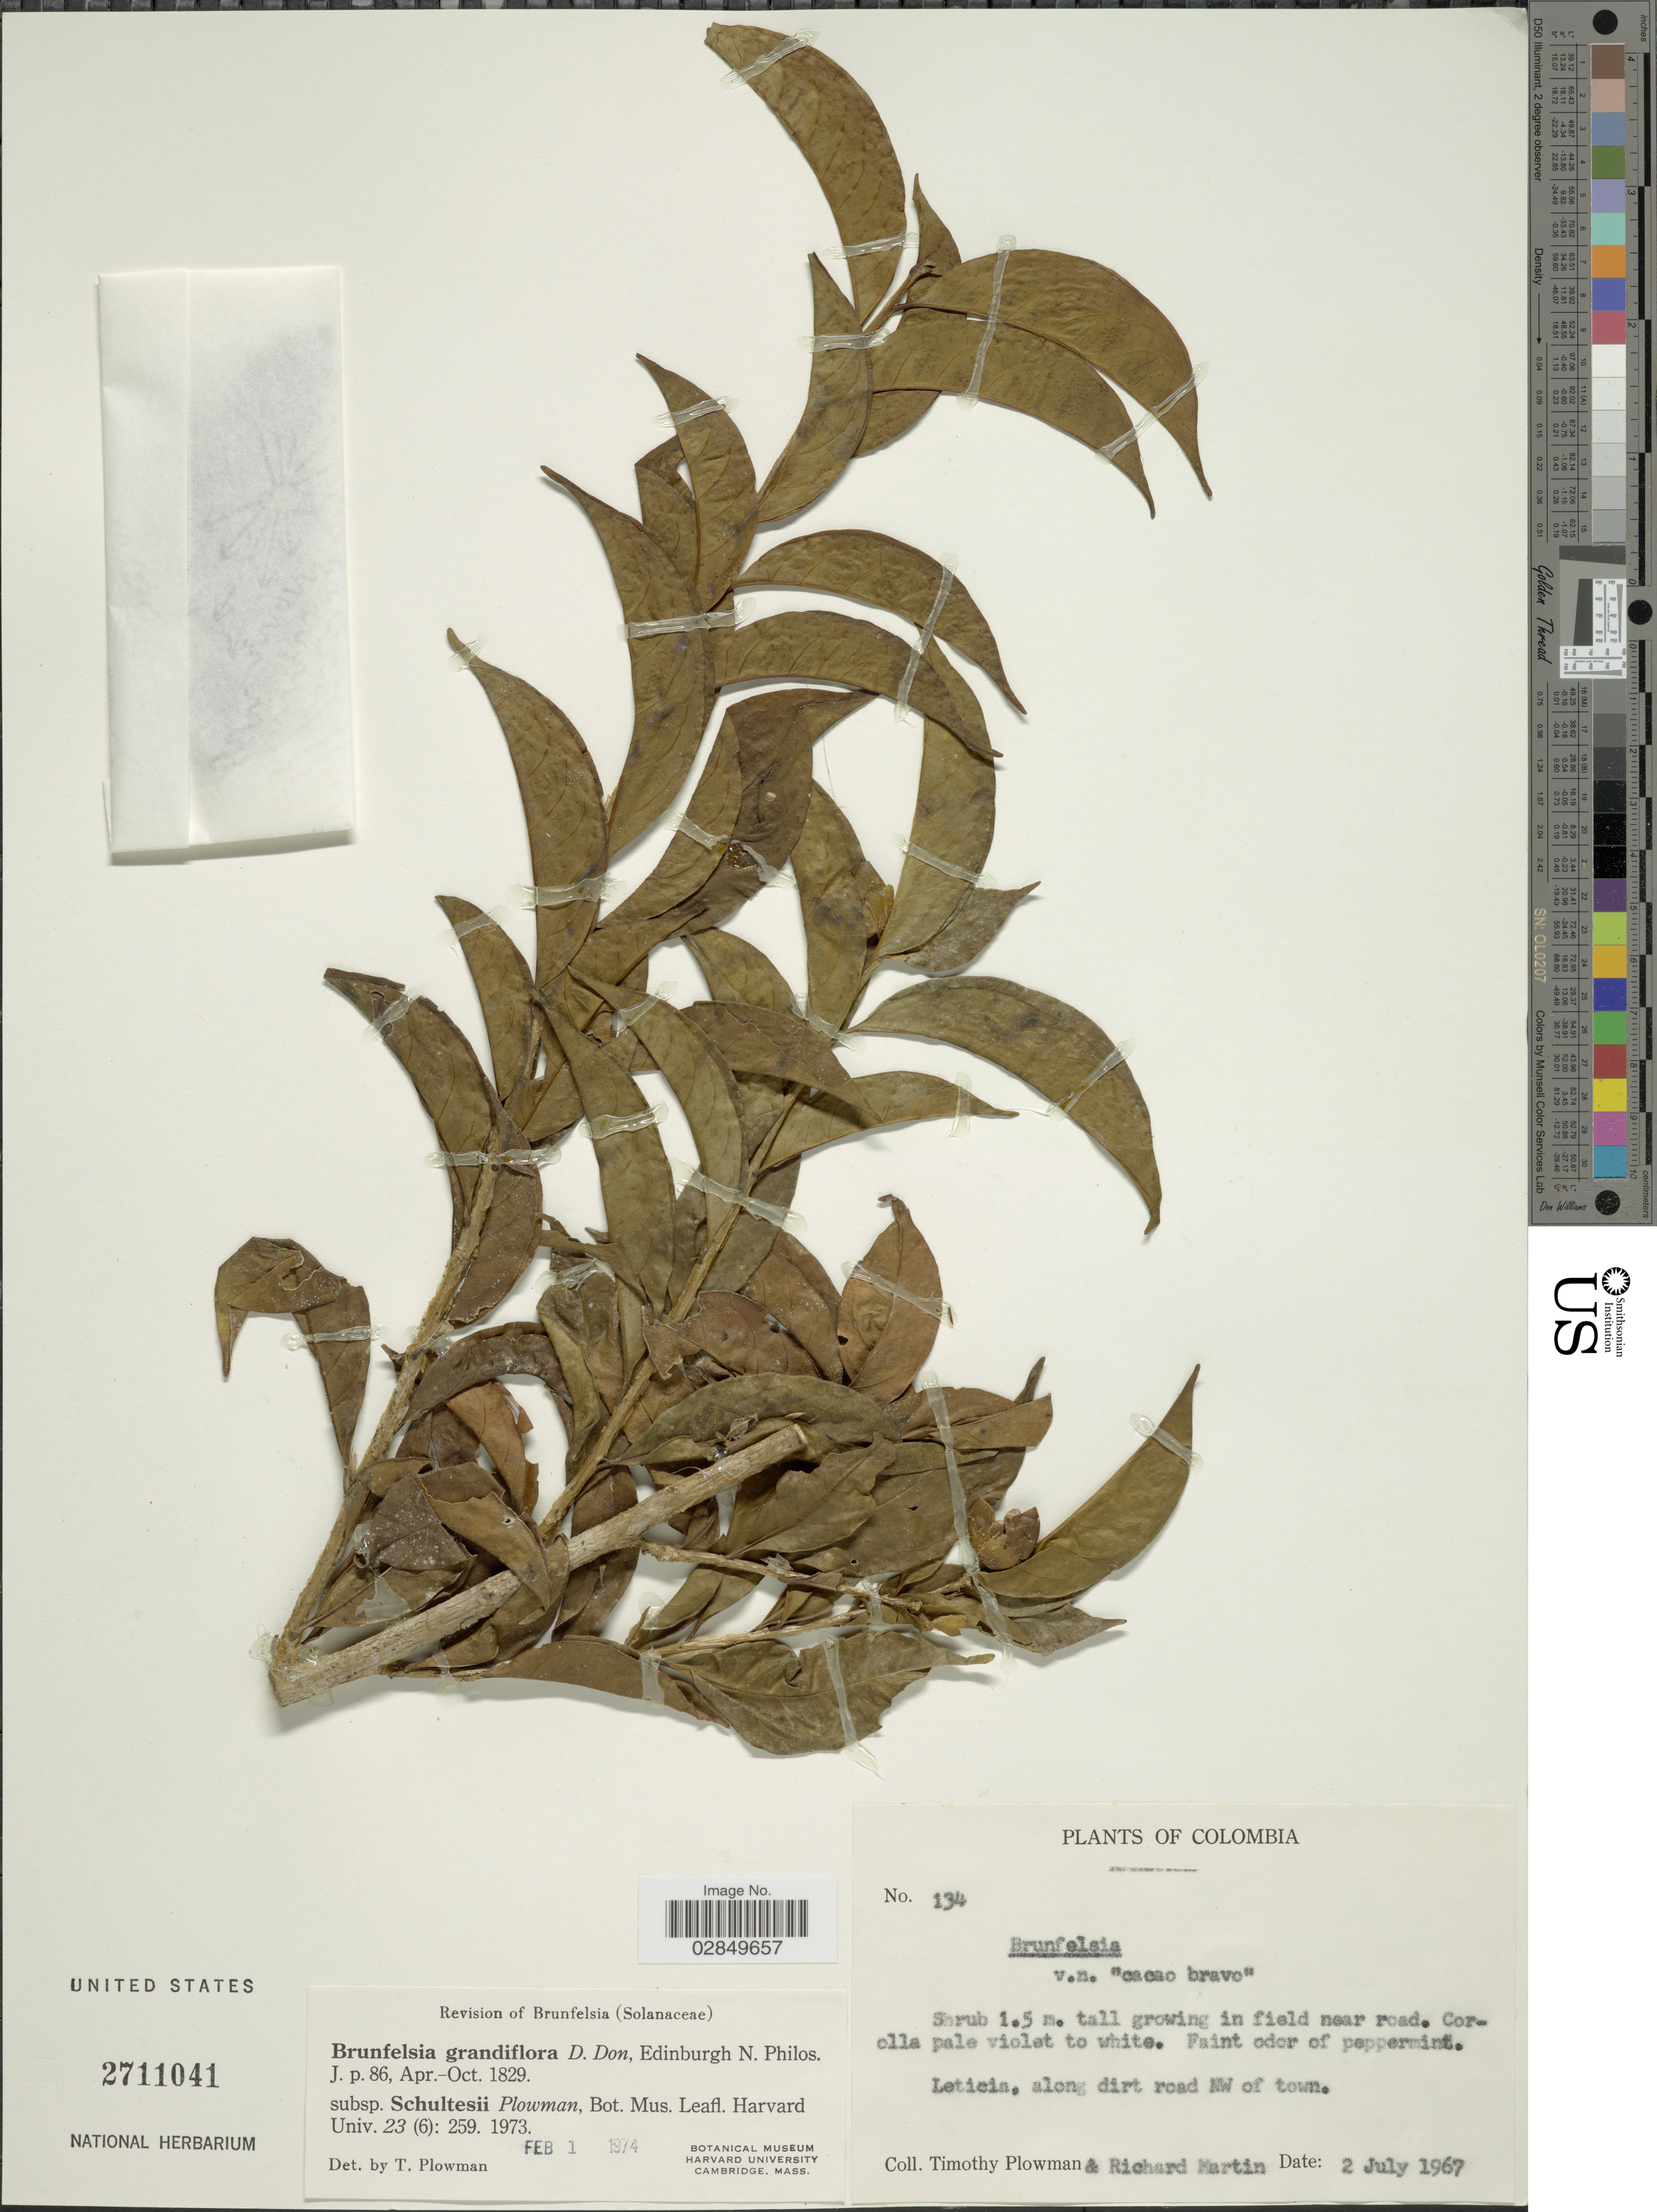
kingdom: Plantae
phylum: Tracheophyta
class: Magnoliopsida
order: Solanales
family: Solanaceae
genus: Brunfelsia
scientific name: Brunfelsia grandiflora subsp. schultesii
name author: Plowman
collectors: T. Plowman & R. Martin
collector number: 134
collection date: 1967-07-02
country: Colombia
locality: Growing in field near road, Leticia, along dirt road NW of town.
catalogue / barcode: US 2711041